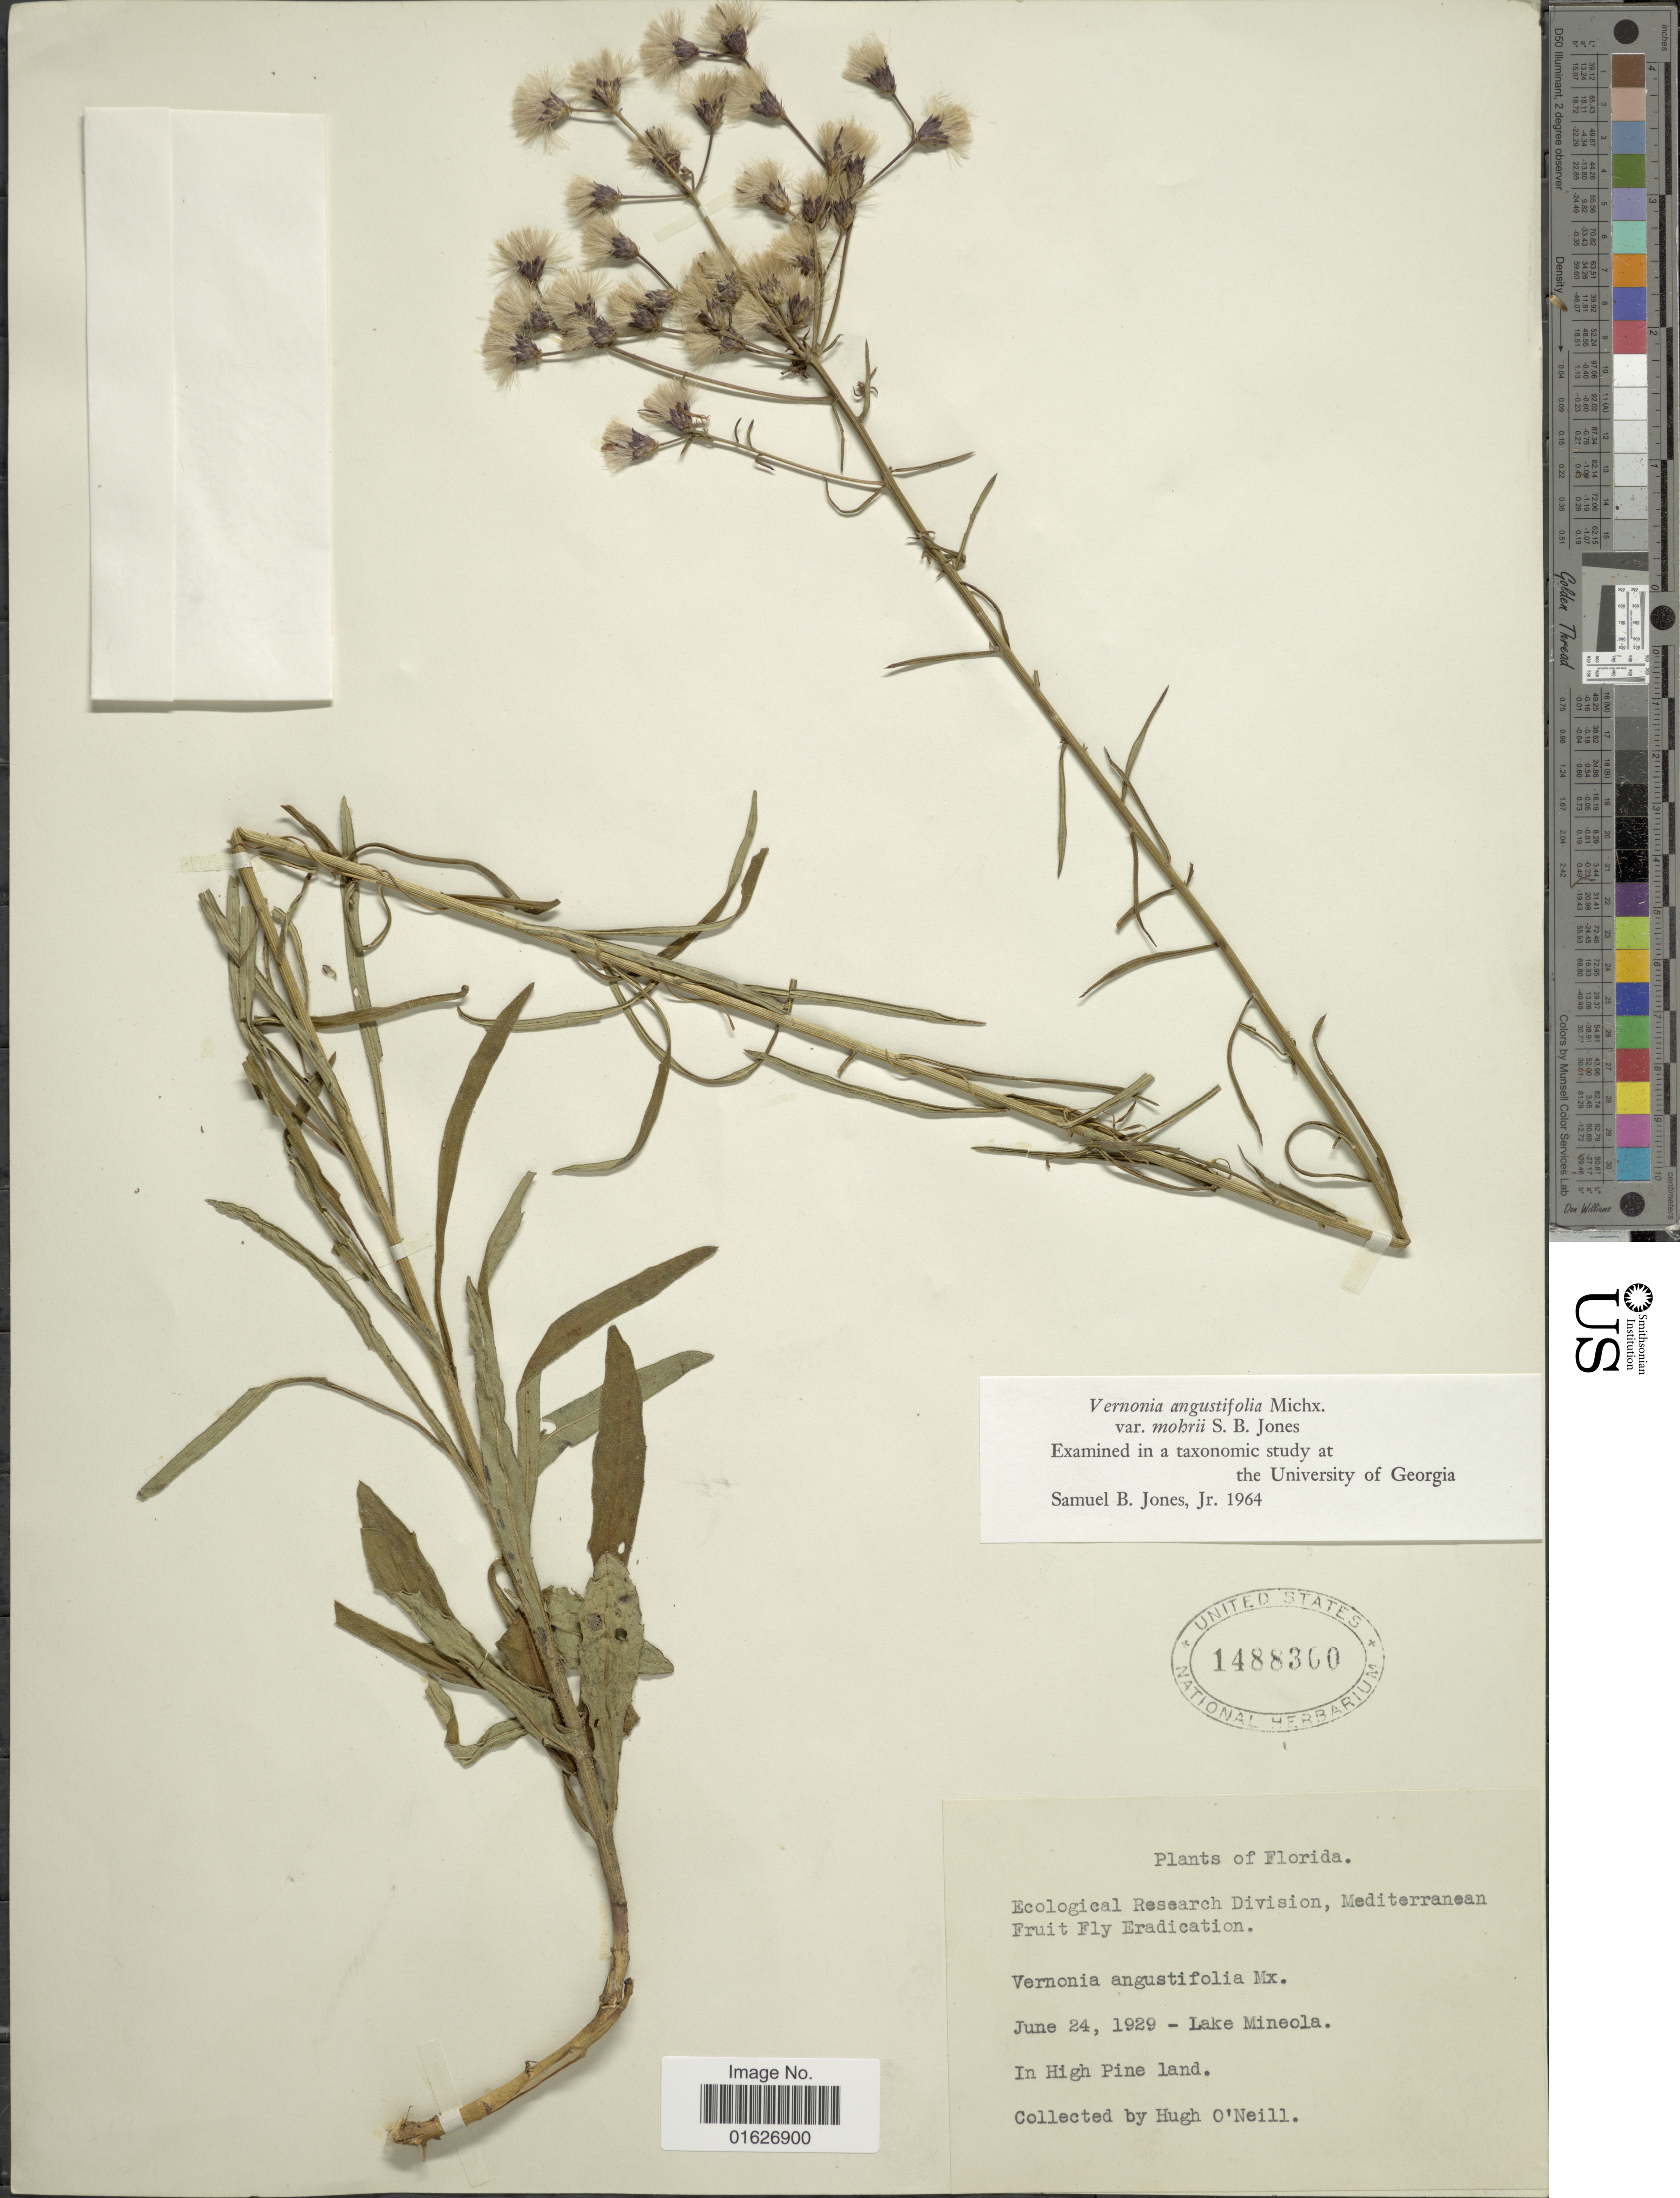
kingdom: Plantae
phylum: Tracheophyta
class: Magnoliopsida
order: Asterales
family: Asteraceae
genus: Vernonia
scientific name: Vernonia angustifolia var. mohrii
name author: S.B. Jones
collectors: H. O'Neill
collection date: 1929-06-24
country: United States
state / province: Florida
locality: Lake Mineola, in High Pine Land.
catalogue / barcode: US 1488360